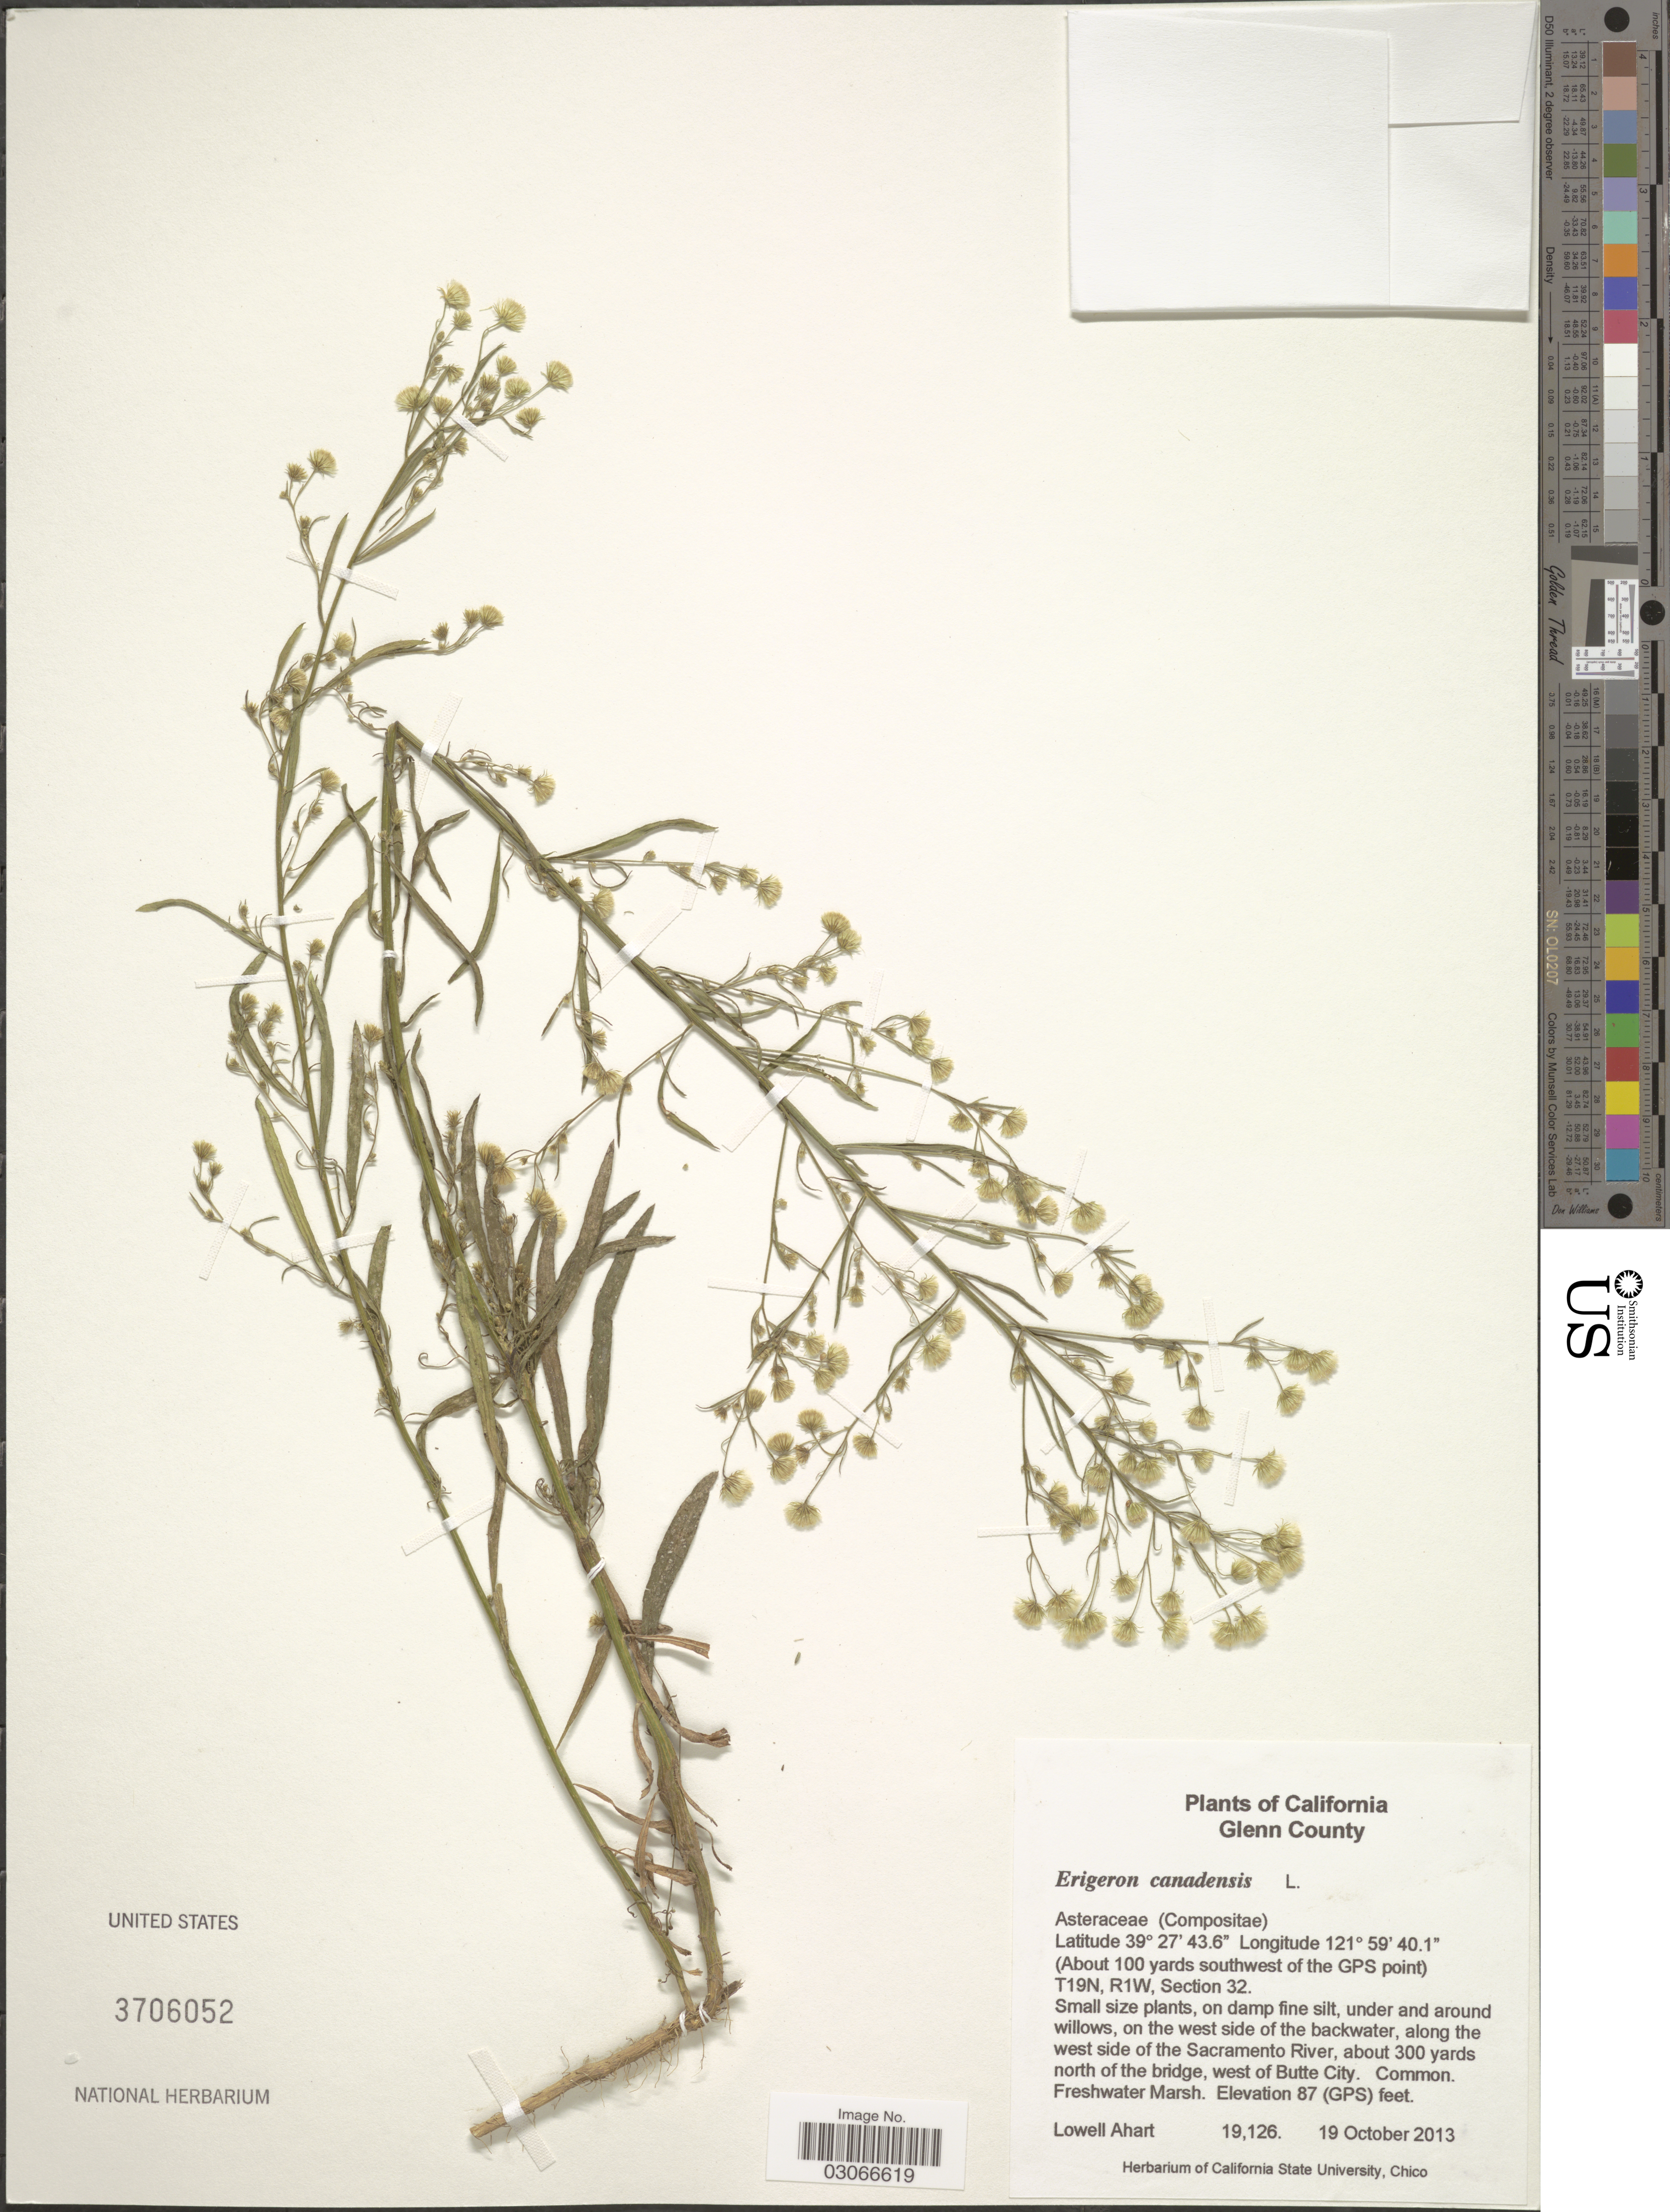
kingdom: Plantae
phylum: Tracheophyta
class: Magnoliopsida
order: Asterales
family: Asteraceae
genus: Erigeron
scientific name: Erigeron canadensis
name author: L.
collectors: L. Ahart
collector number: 19126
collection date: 2013-10-19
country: United States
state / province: California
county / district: Glenn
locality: Glenn County. (About 100 yards southwest of the GPS point) T19N, R1W, Section 32, on the west side of the backwater, along the west side of the Sacramento River, about 300 yards noorth of the bridge, west of Butte City.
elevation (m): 27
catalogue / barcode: US 3706052